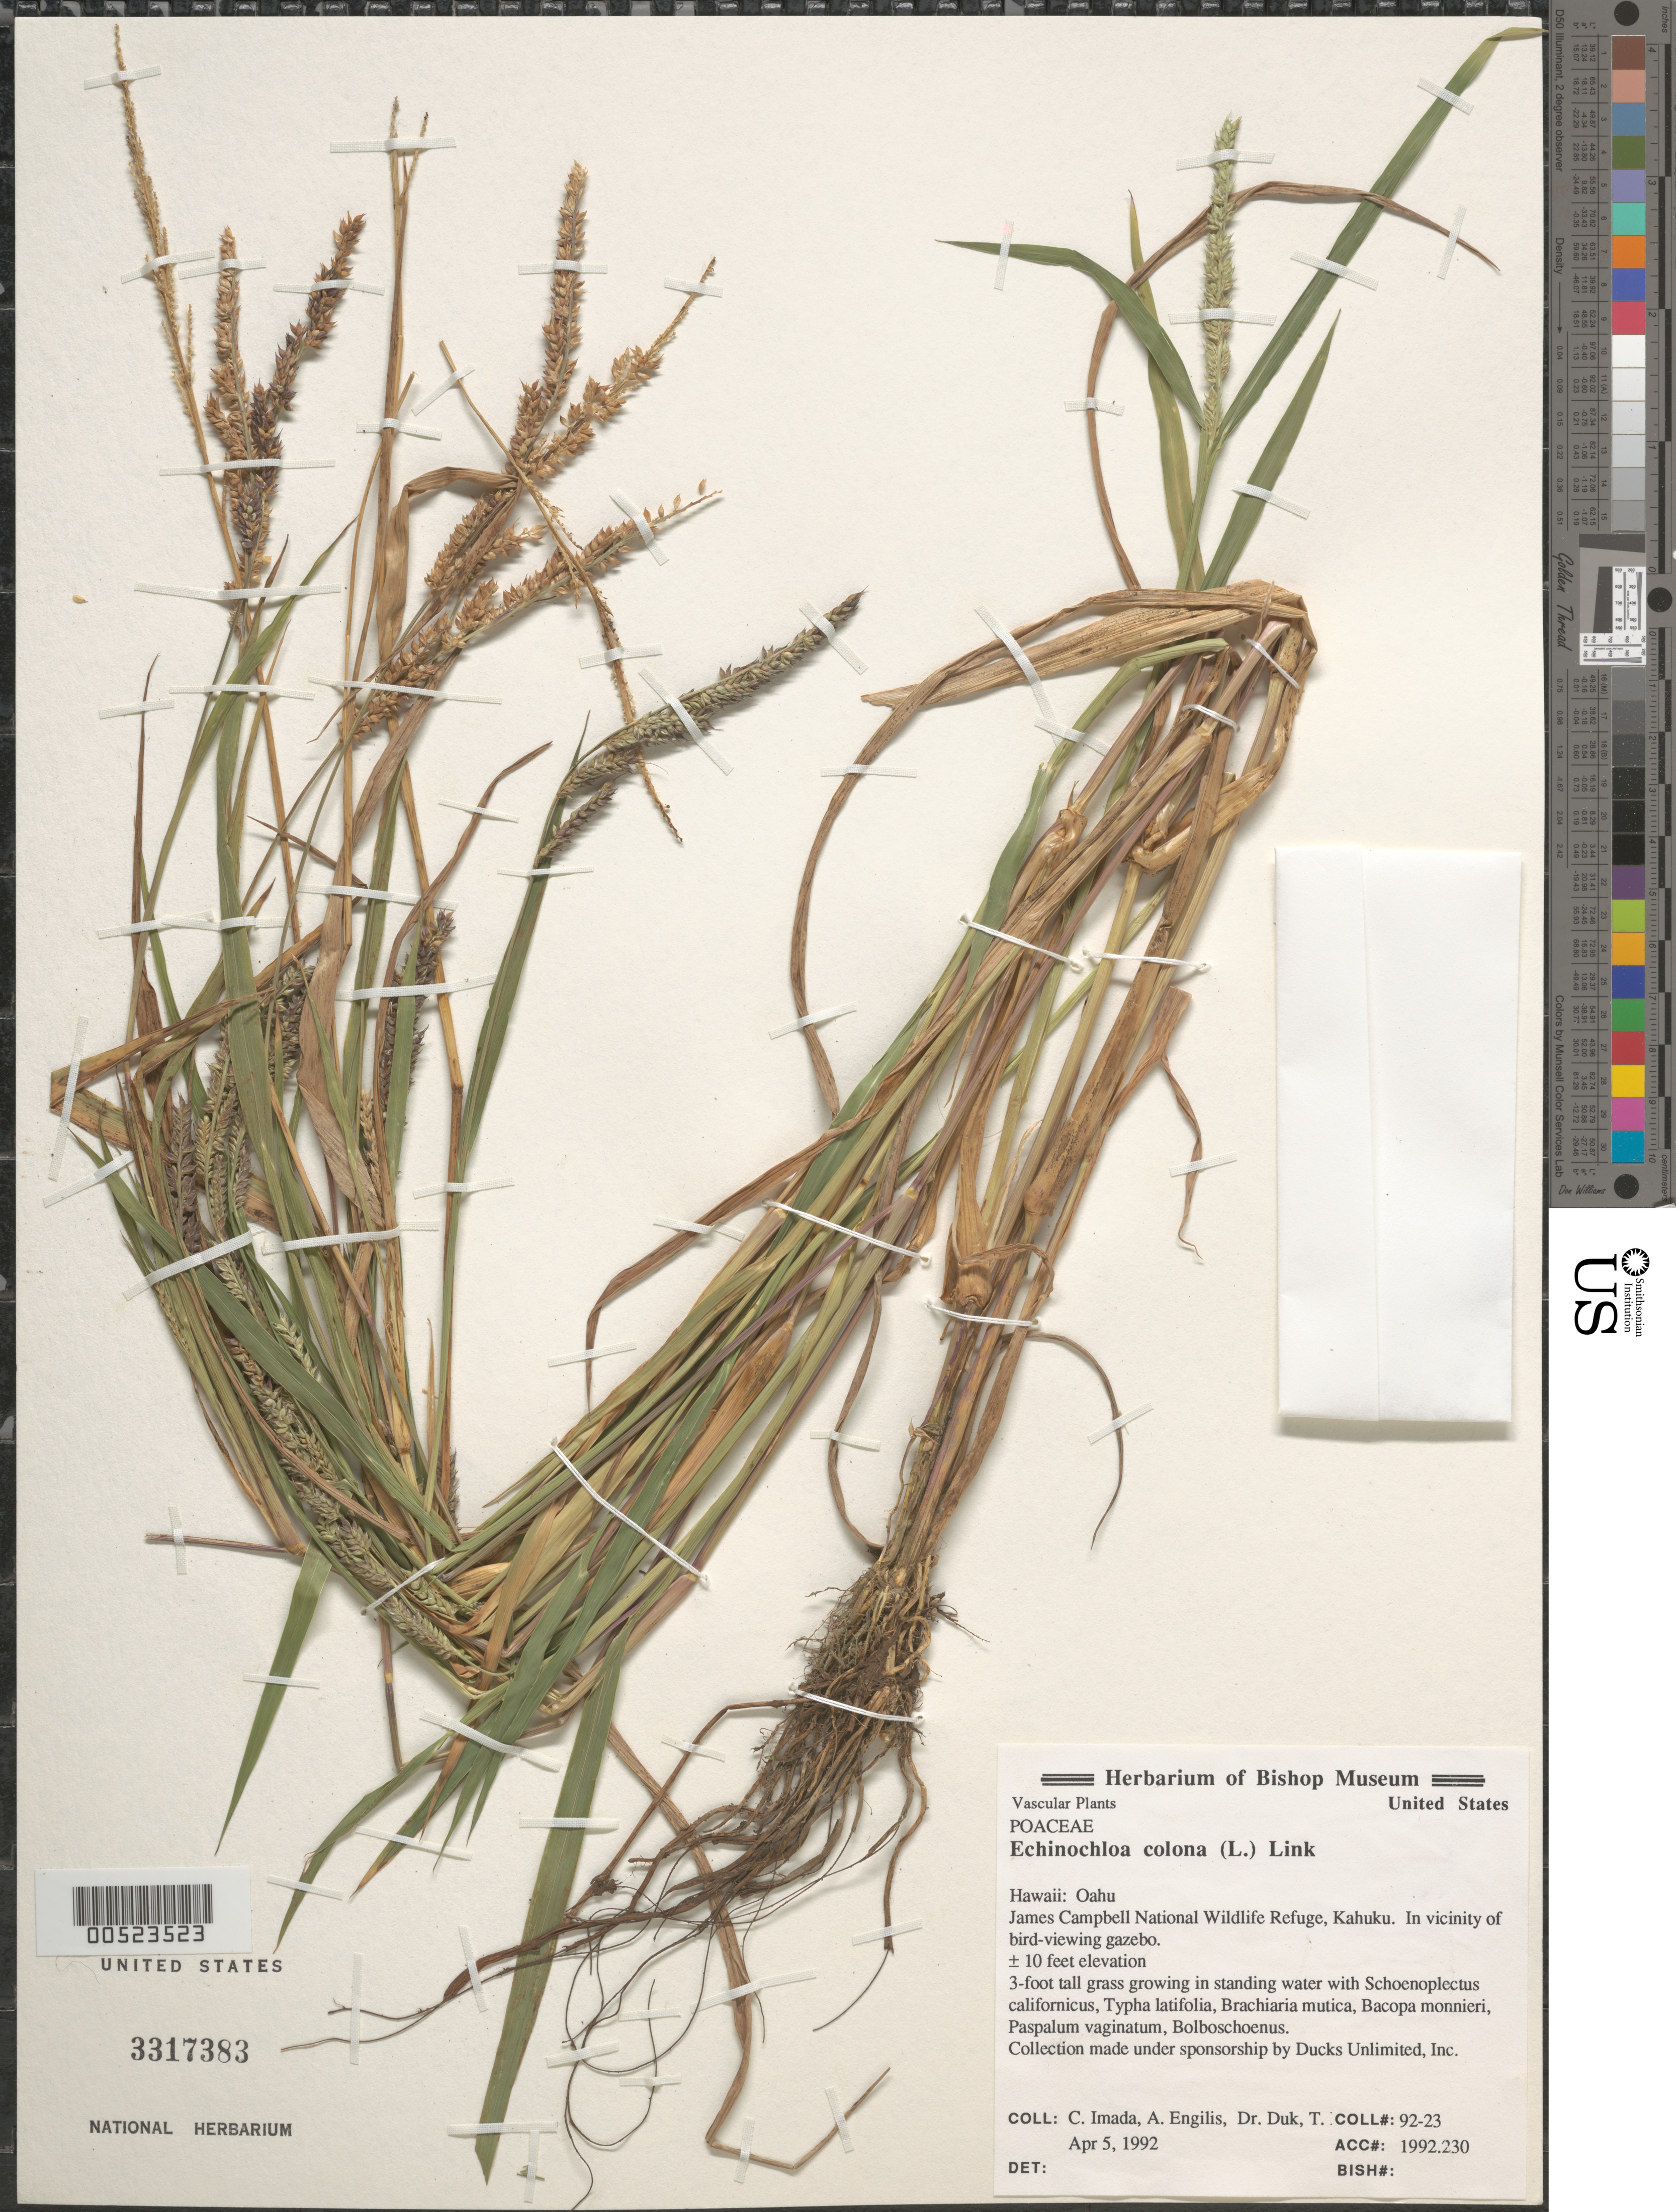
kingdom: Plantae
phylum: Tracheophyta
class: Liliopsida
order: Poales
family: Poaceae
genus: Echinochloa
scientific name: Echinochloa colona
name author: (L.) Link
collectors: C. Imada, A. Engilis & T. Duk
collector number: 92-23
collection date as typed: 5 Apr 1992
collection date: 1992-04-05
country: United States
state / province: Hawaii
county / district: Honolulu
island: Oahu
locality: James Campbell National Wildlife Refuge, Kahuku, in vicinity of bird-viewing gazebo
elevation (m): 3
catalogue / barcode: US 3317383